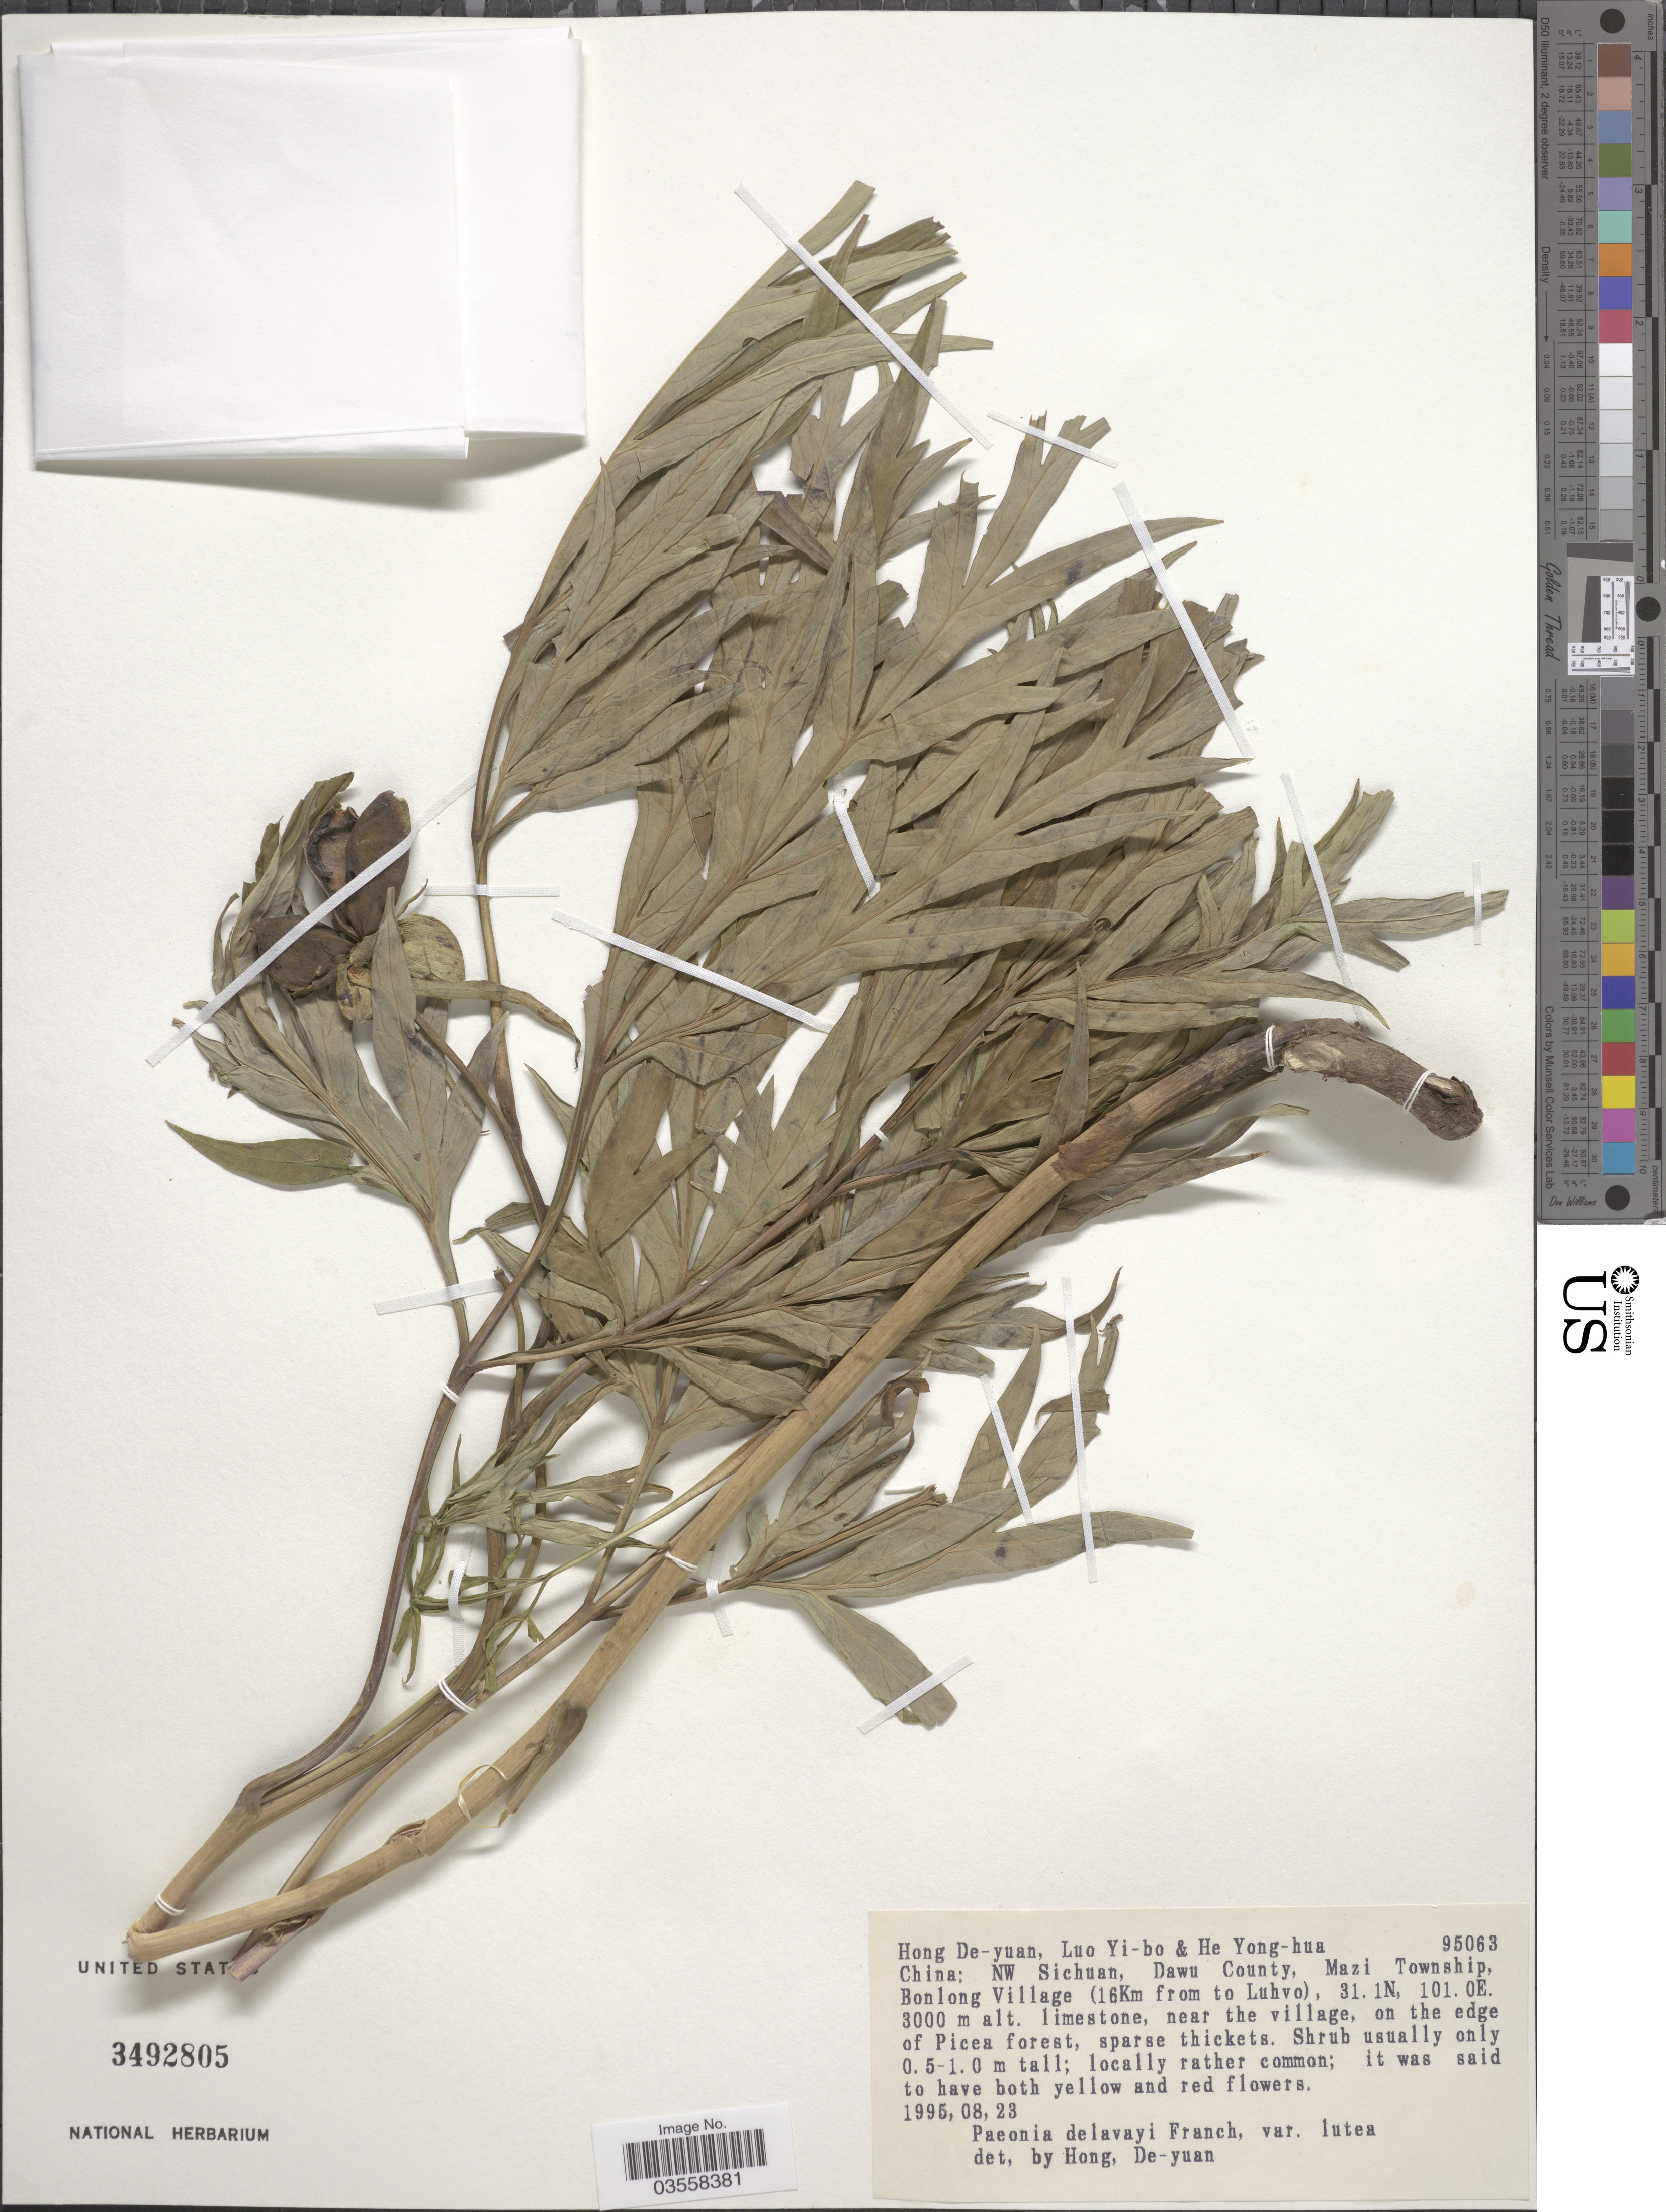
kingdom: Plantae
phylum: Tracheophyta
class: Magnoliopsida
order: Saxifragales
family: Paeoniaceae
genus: Paeonia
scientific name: Paeonia delavayi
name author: Franch.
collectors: D.-Y. Hong, Y. Luo & H. Yong-hua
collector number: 95063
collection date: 1995-08-23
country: China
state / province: Sichuan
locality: NW Sichuan, Dawu County, Mazi Township, Bonlong Village (16Km from to Luhvo).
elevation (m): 3000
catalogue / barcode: US 3492805